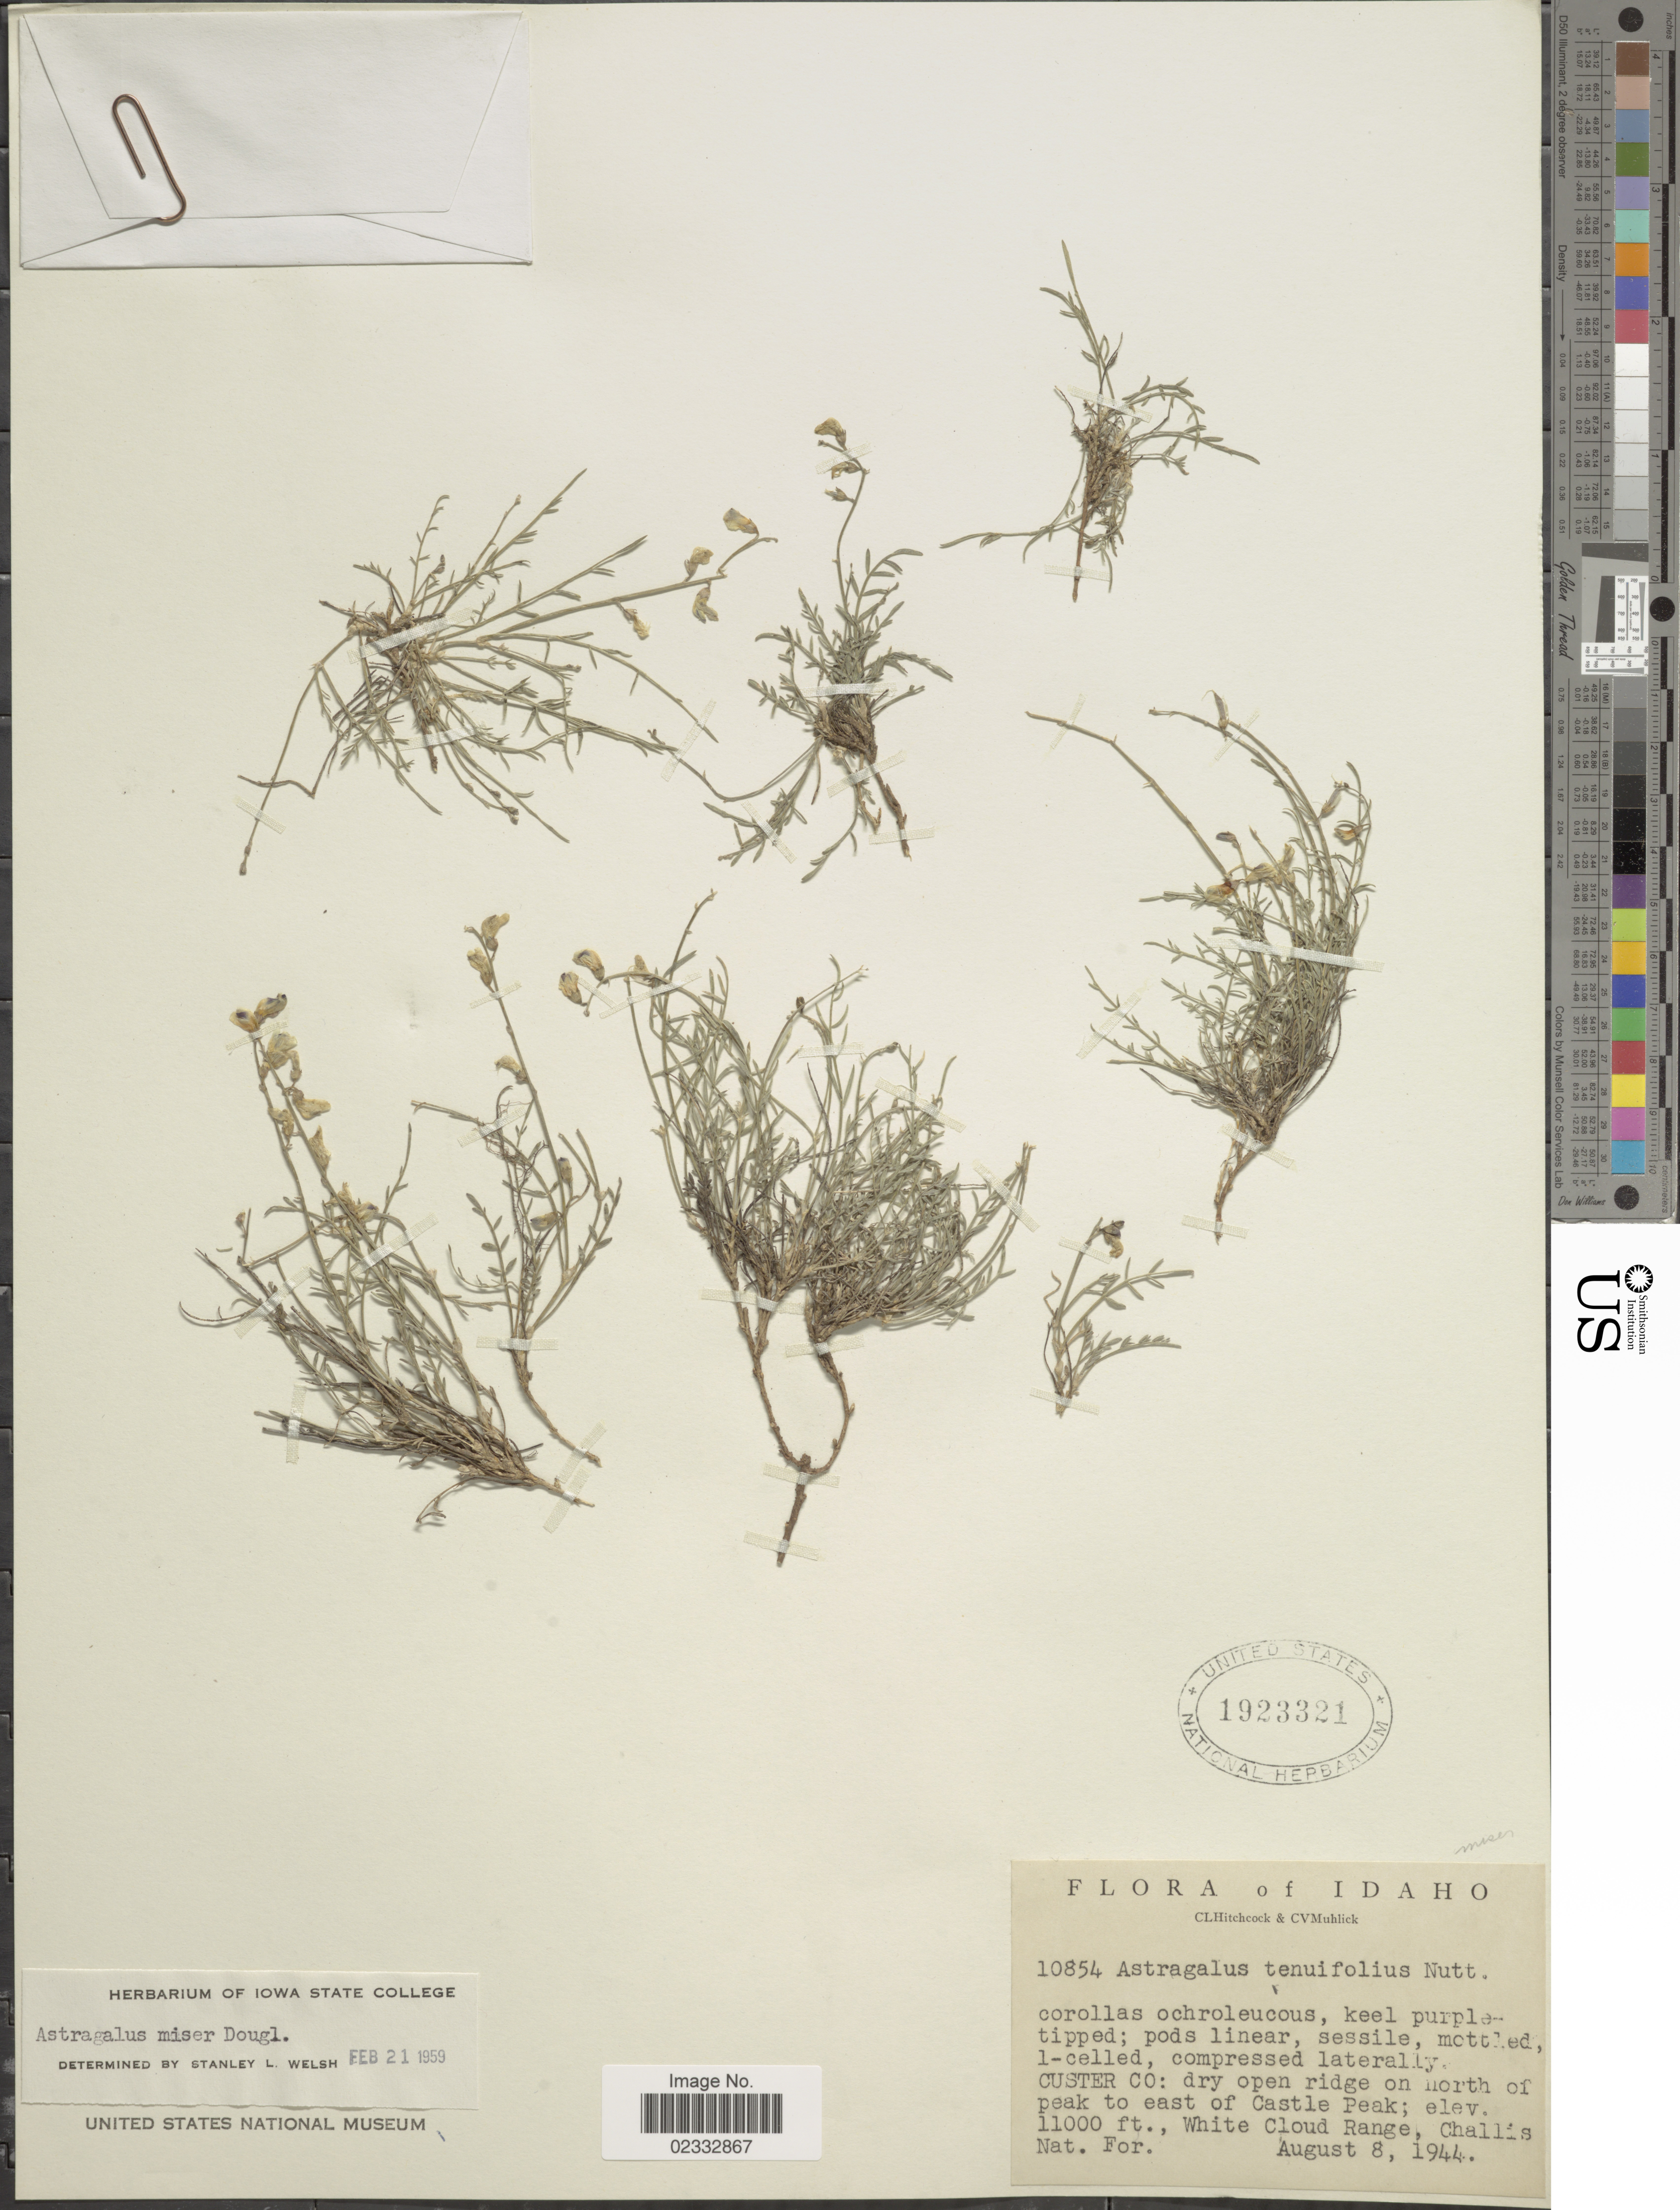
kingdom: Plantae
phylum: Tracheophyta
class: Magnoliopsida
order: Fabales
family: Fabaceae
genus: Astragalus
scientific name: Astragalus miser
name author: Douglas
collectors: C. L. Hitchcock & C. V. Muhlick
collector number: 10854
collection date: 1944-08-08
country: United States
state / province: Idaho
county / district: Custer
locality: Dry open ridge on north of peak to east of Castle Peak,White Cloud Range, Challis Nat. For.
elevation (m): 3353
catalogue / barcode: US 1923321